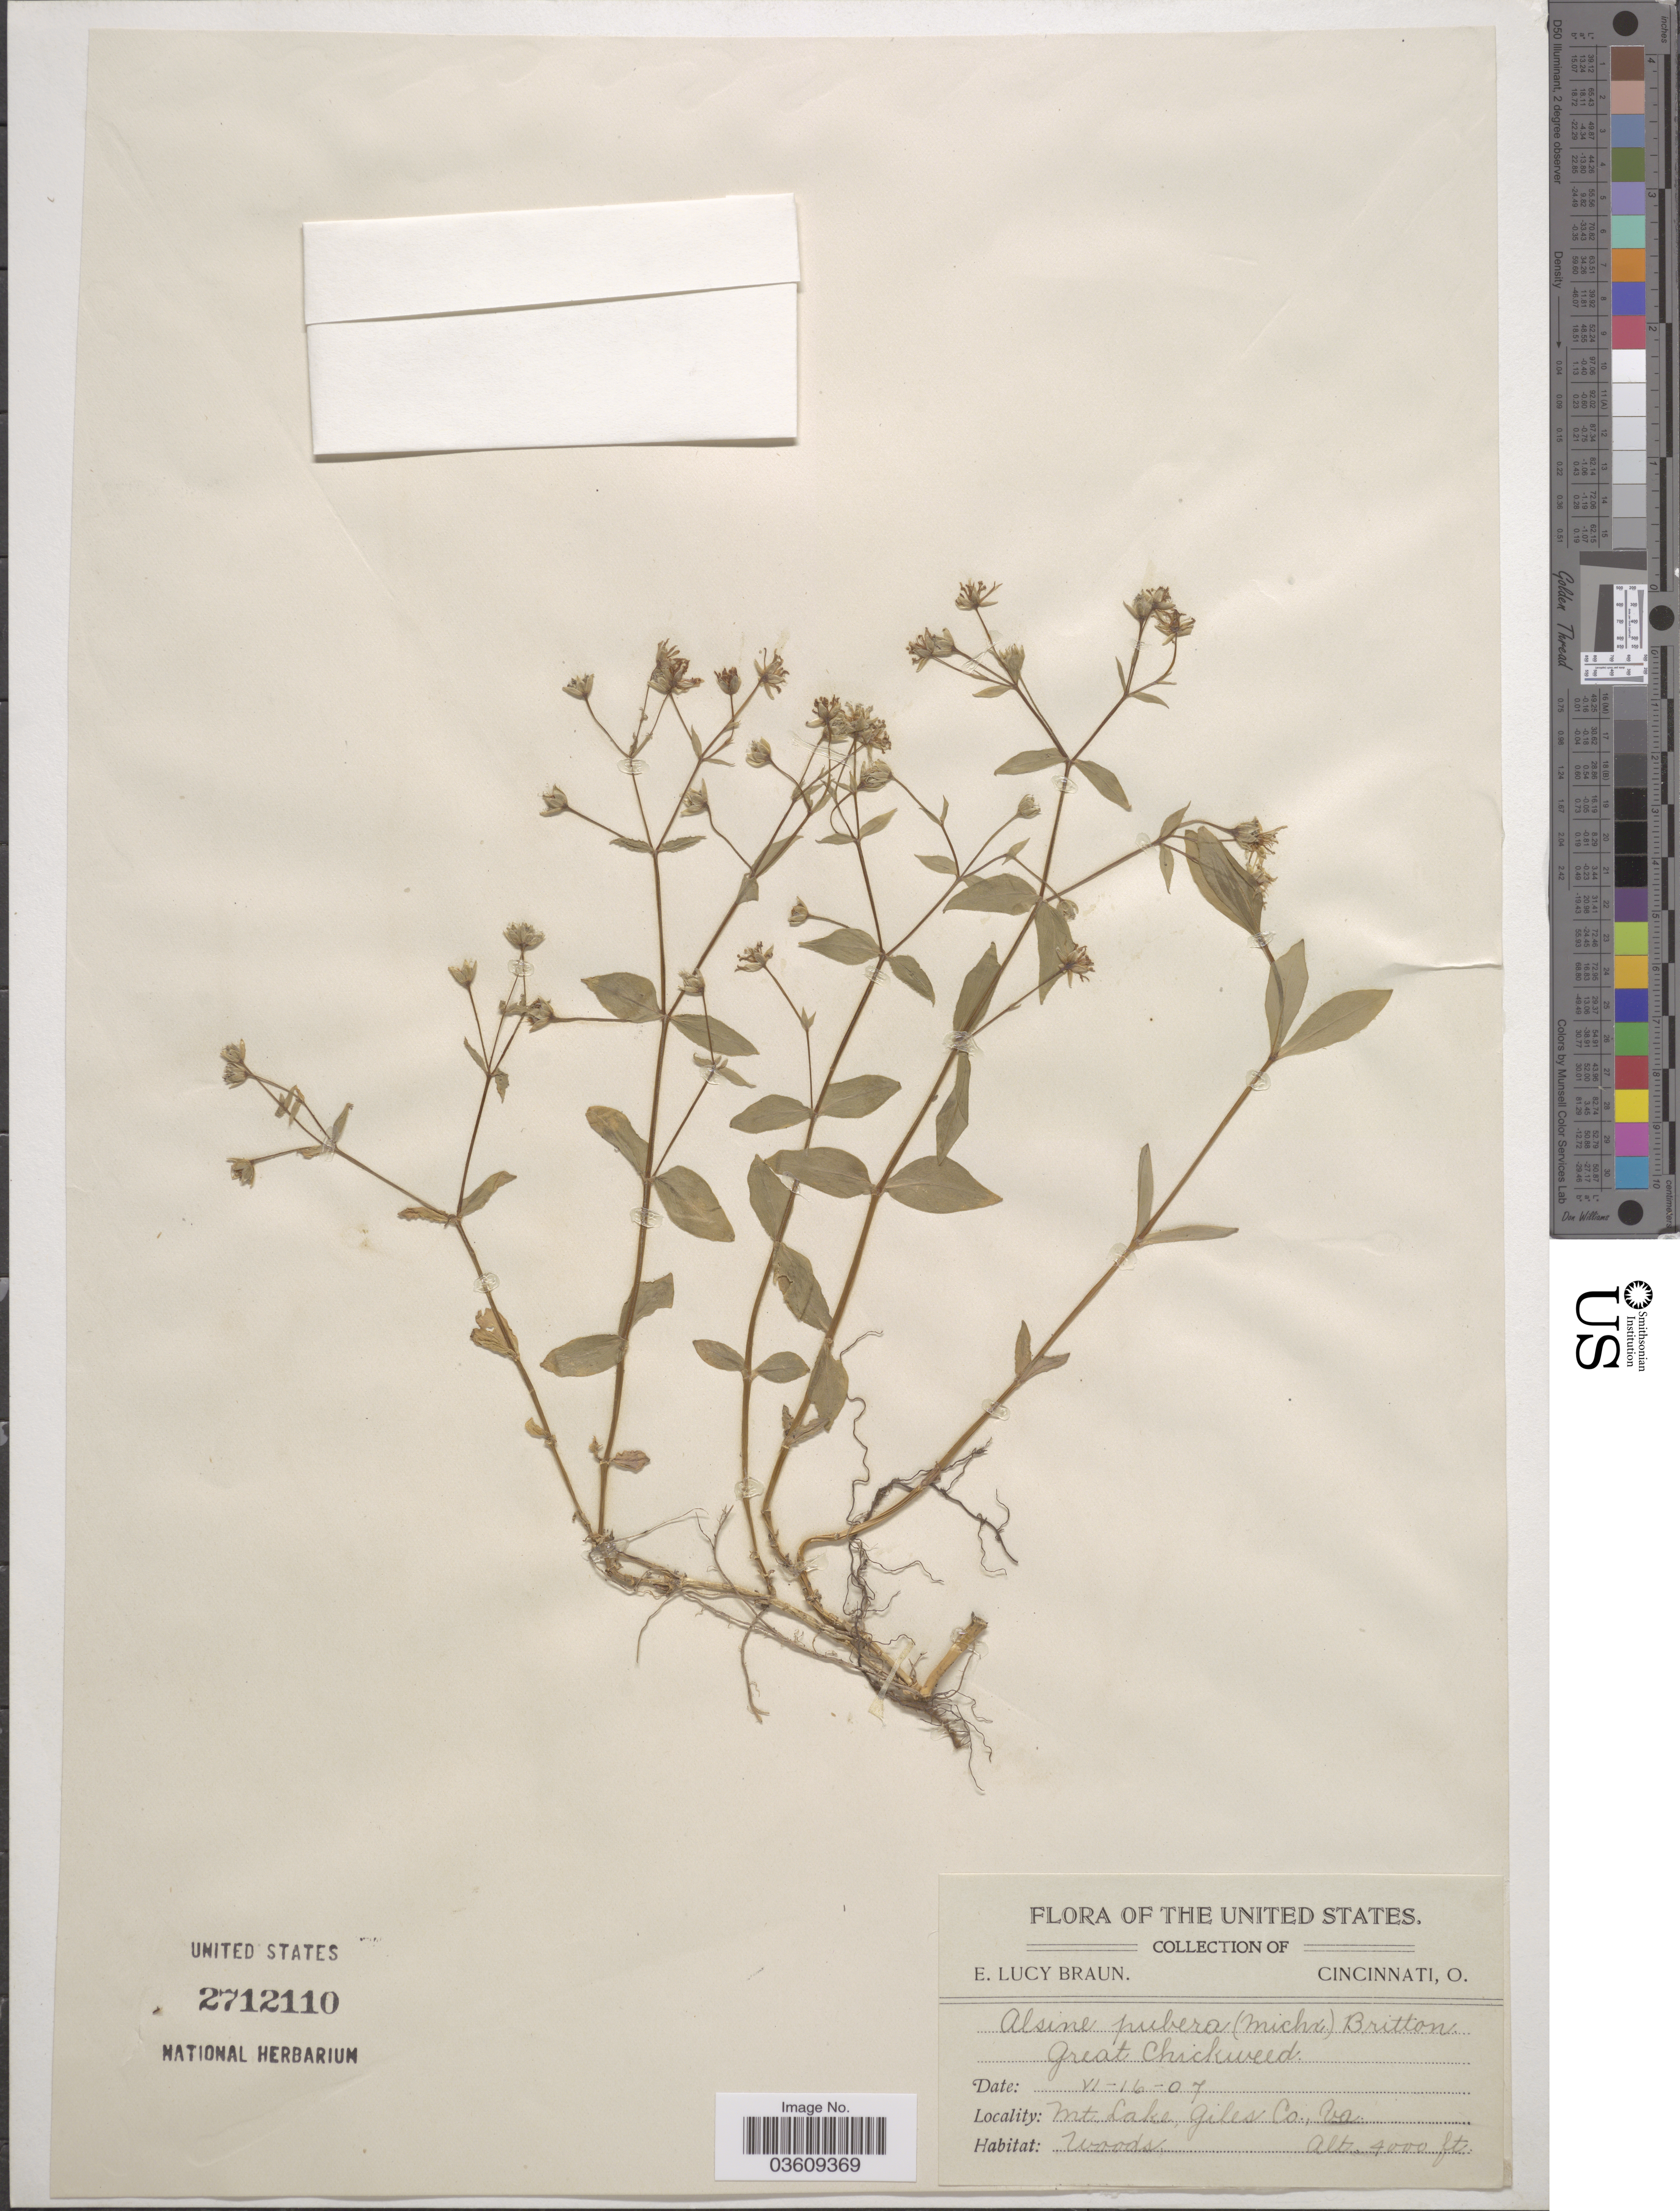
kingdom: Plantae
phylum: Tracheophyta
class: Magnoliopsida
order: Caryophyllales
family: Caryophyllaceae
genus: Stellaria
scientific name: Stellaria pubera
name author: Michx.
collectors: E. L. Braun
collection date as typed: Transcribed d/m/y: 16/6/7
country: United States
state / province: Virginia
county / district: Giles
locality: Mt. Lake, Giles Co.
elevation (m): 1219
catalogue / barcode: US 2712110